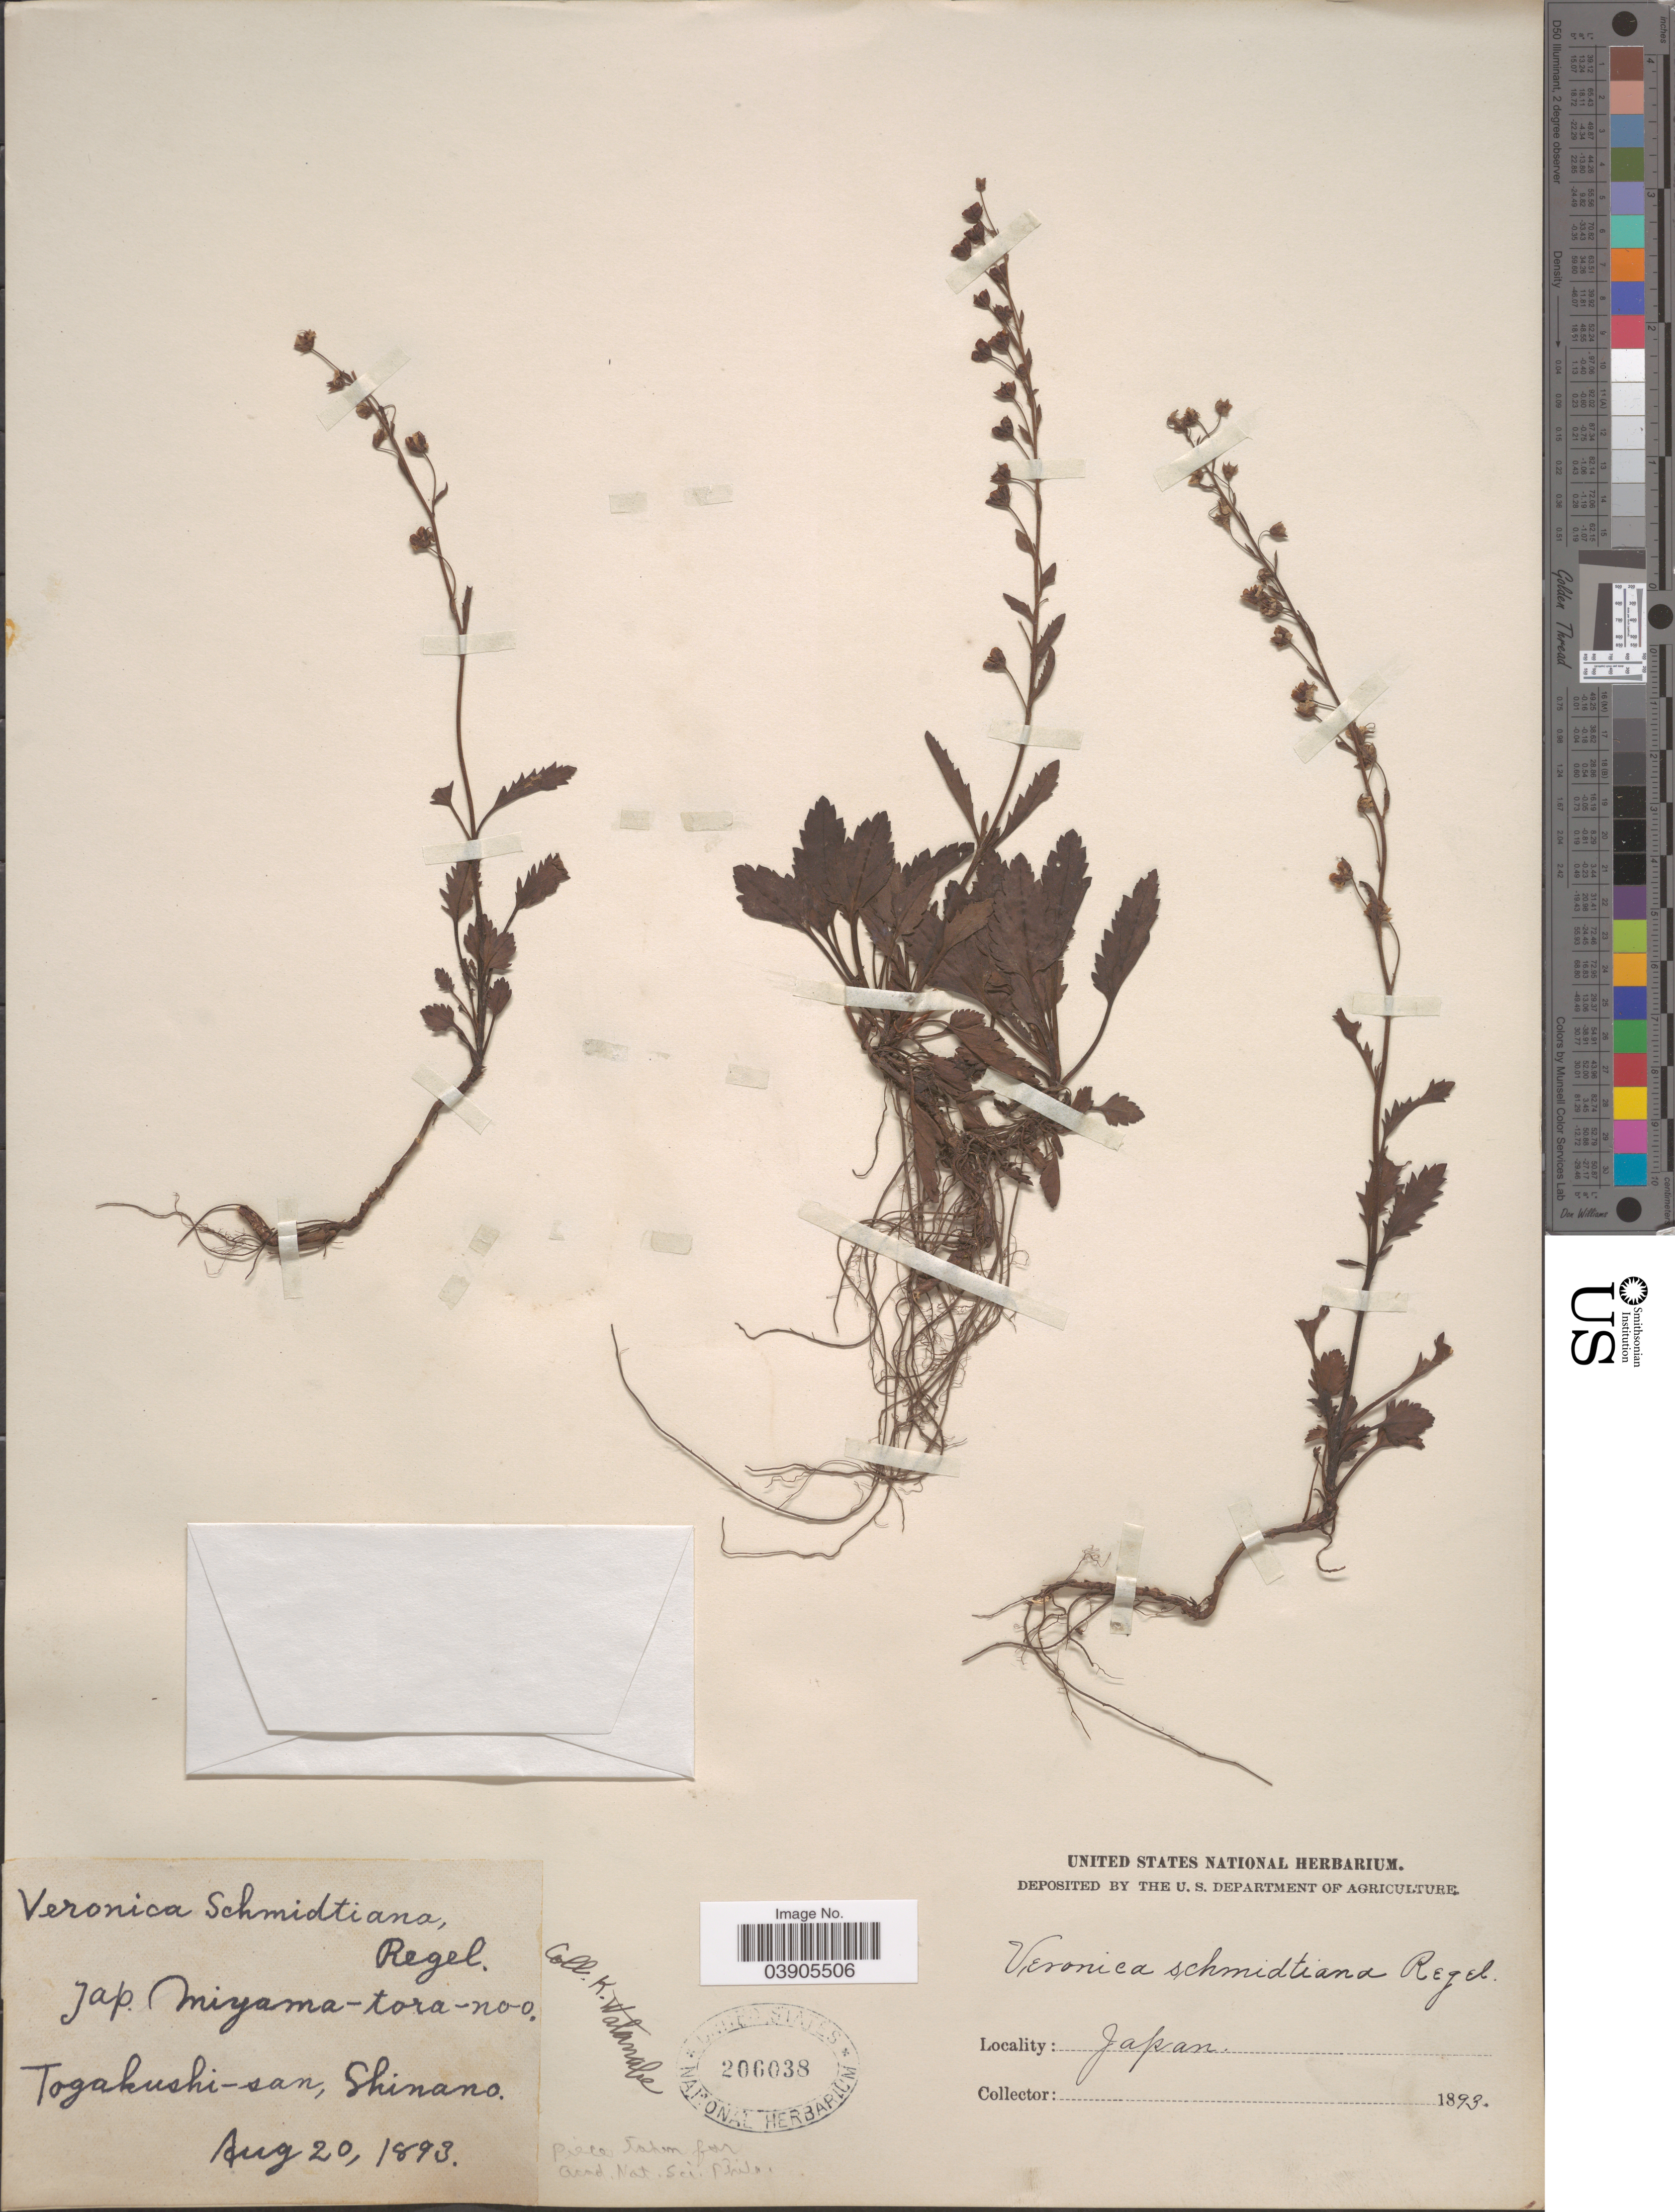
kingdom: Plantae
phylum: Tracheophyta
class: Magnoliopsida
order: Lamiales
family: Plantaginaceae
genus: Veronica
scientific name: Veronica schmidtiana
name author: Regel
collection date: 1893-08-20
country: Japan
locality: Togakushi-san, Shinano.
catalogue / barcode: US 206038